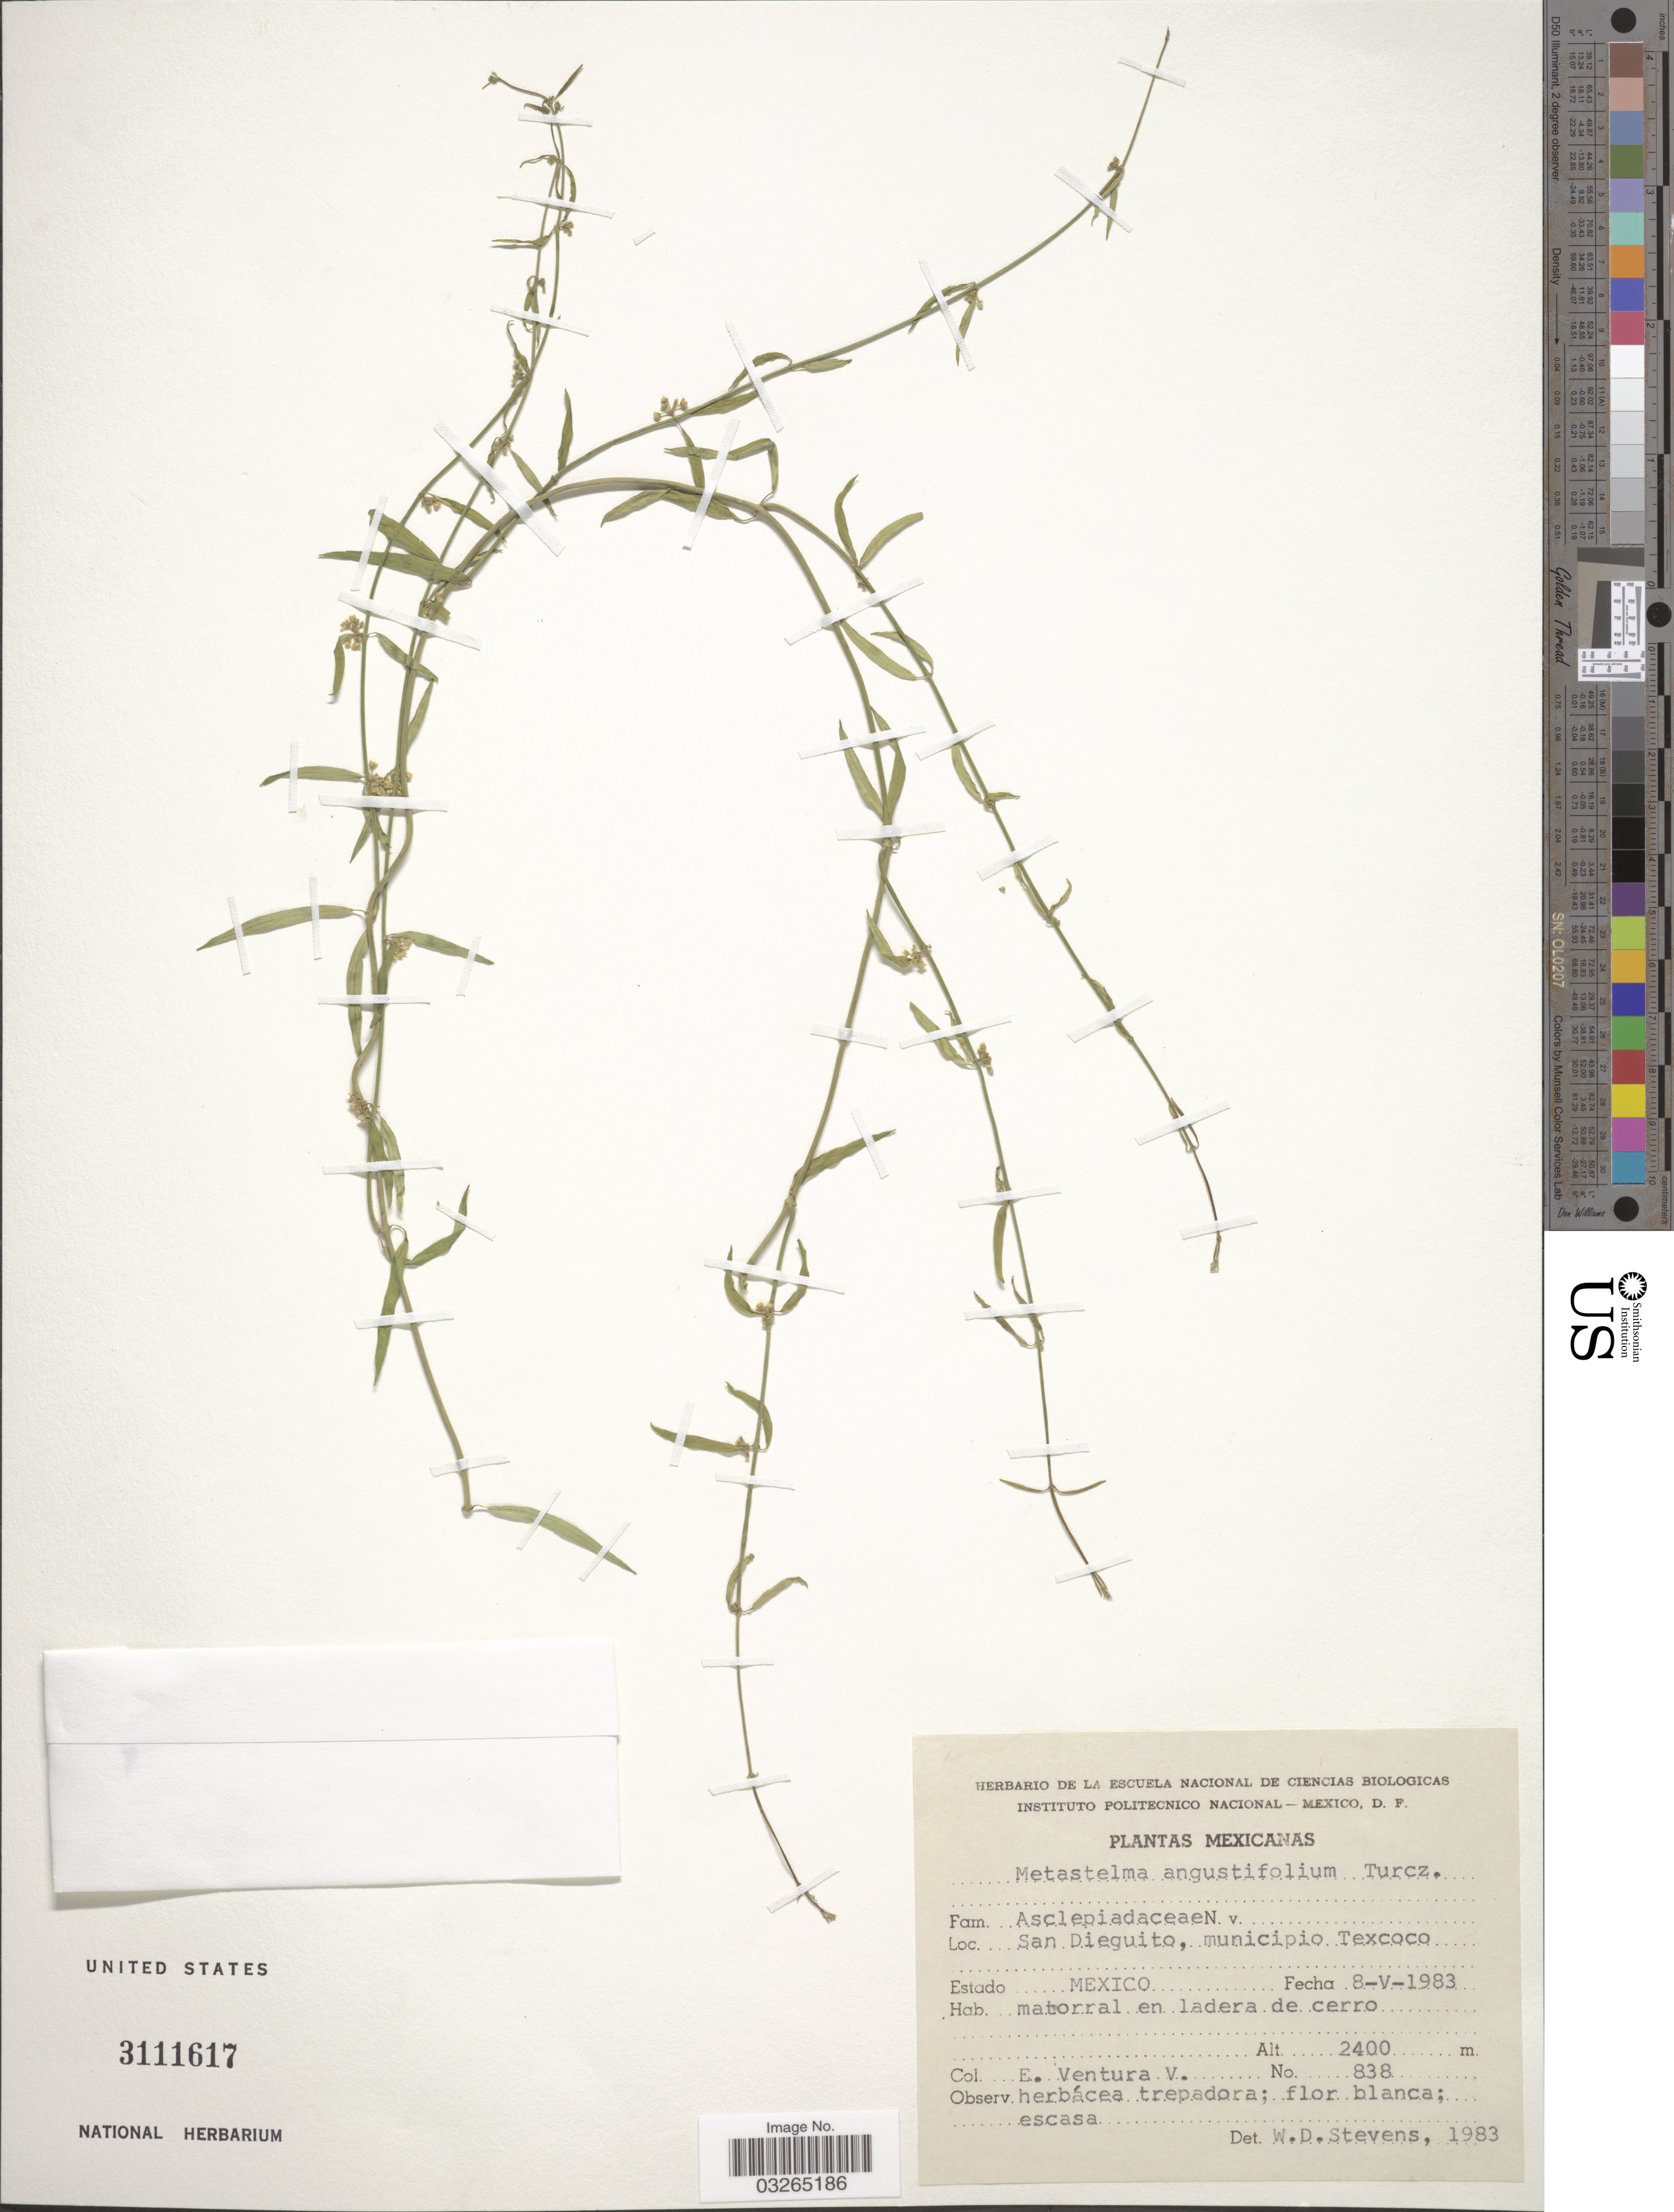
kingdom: Plantae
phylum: Tracheophyta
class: Magnoliopsida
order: Gentianales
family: Apocynaceae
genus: Orthosia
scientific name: Orthosia angustifolia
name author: (Turcz.) Liede & Meve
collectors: E. Ventura V.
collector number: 838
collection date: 1983-05-08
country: Mexico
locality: San Dieguito, municipio Texcoco.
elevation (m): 2400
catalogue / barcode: US 3111617